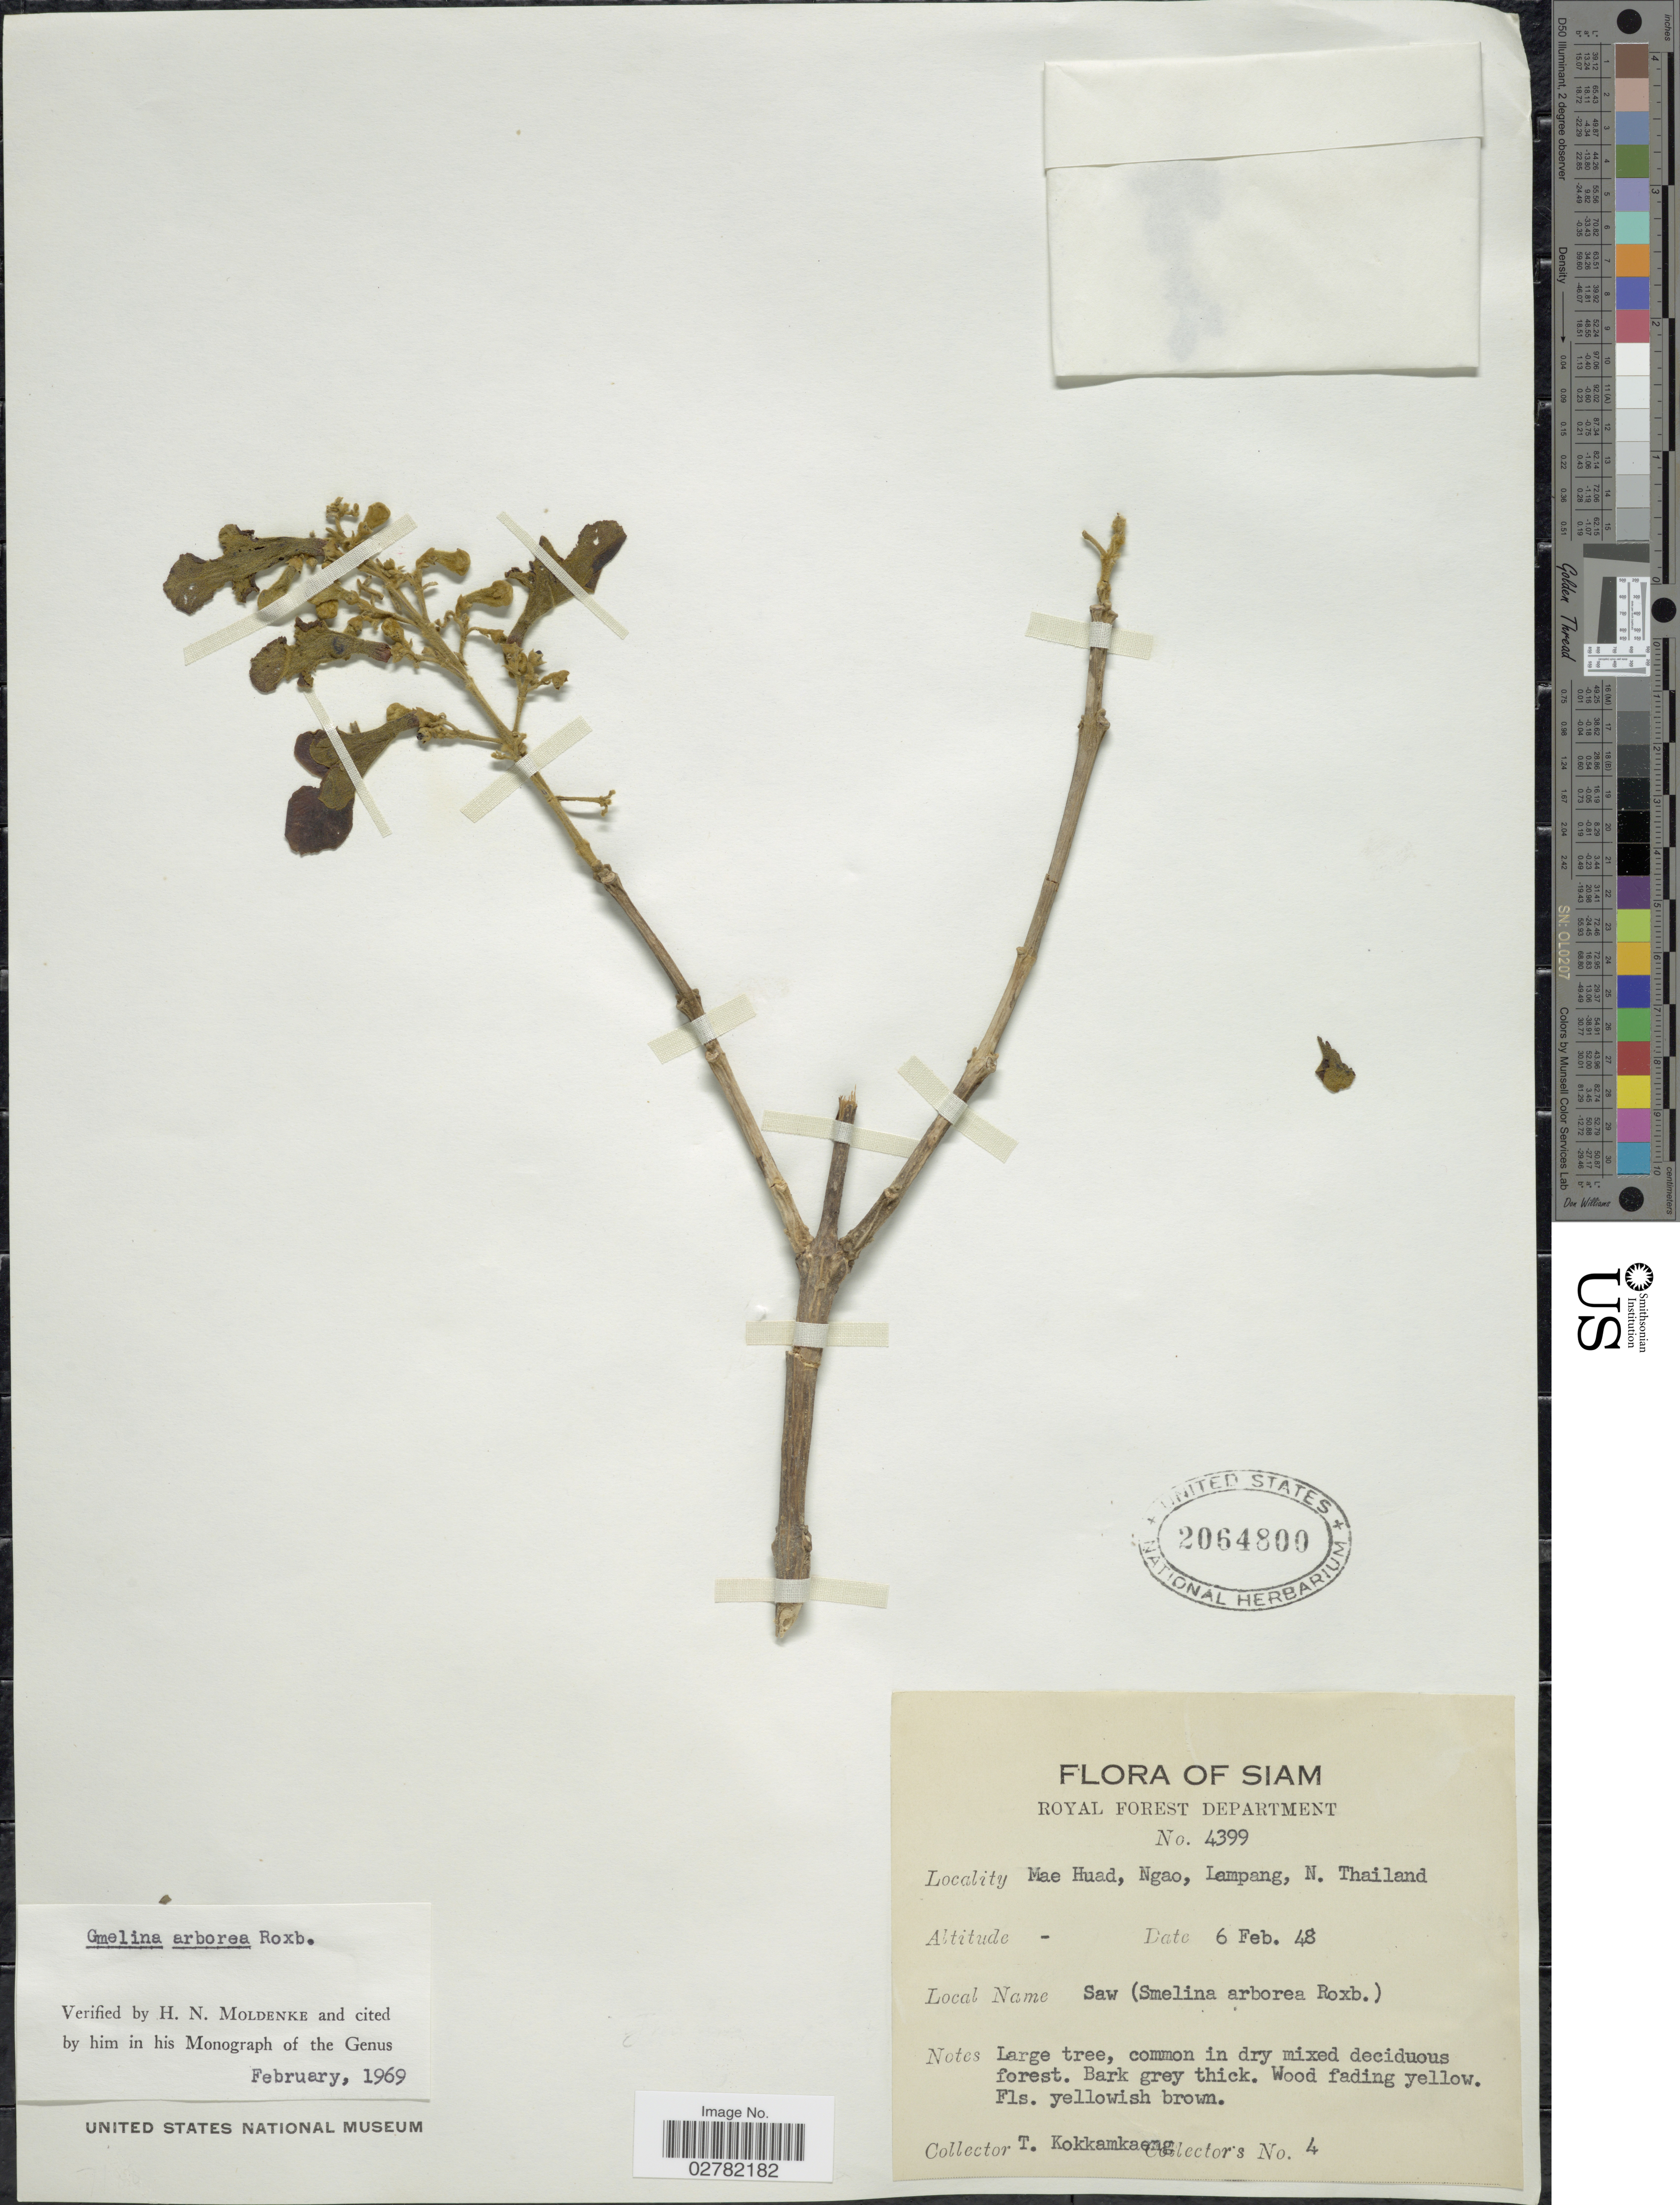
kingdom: Plantae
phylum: Tracheophyta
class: Magnoliopsida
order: Lamiales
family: Lamiaceae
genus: Gmelina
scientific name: Gmelina arborea var. arborea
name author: Roxb. ex Sm.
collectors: T. Kokkamkaeng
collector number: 4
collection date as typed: Transcribed d/m/y: 6/2/48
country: Thailand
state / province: Lampang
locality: Siam. Mae Huad, Ngao, Lampang, N. Thailand.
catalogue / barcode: US 2064800